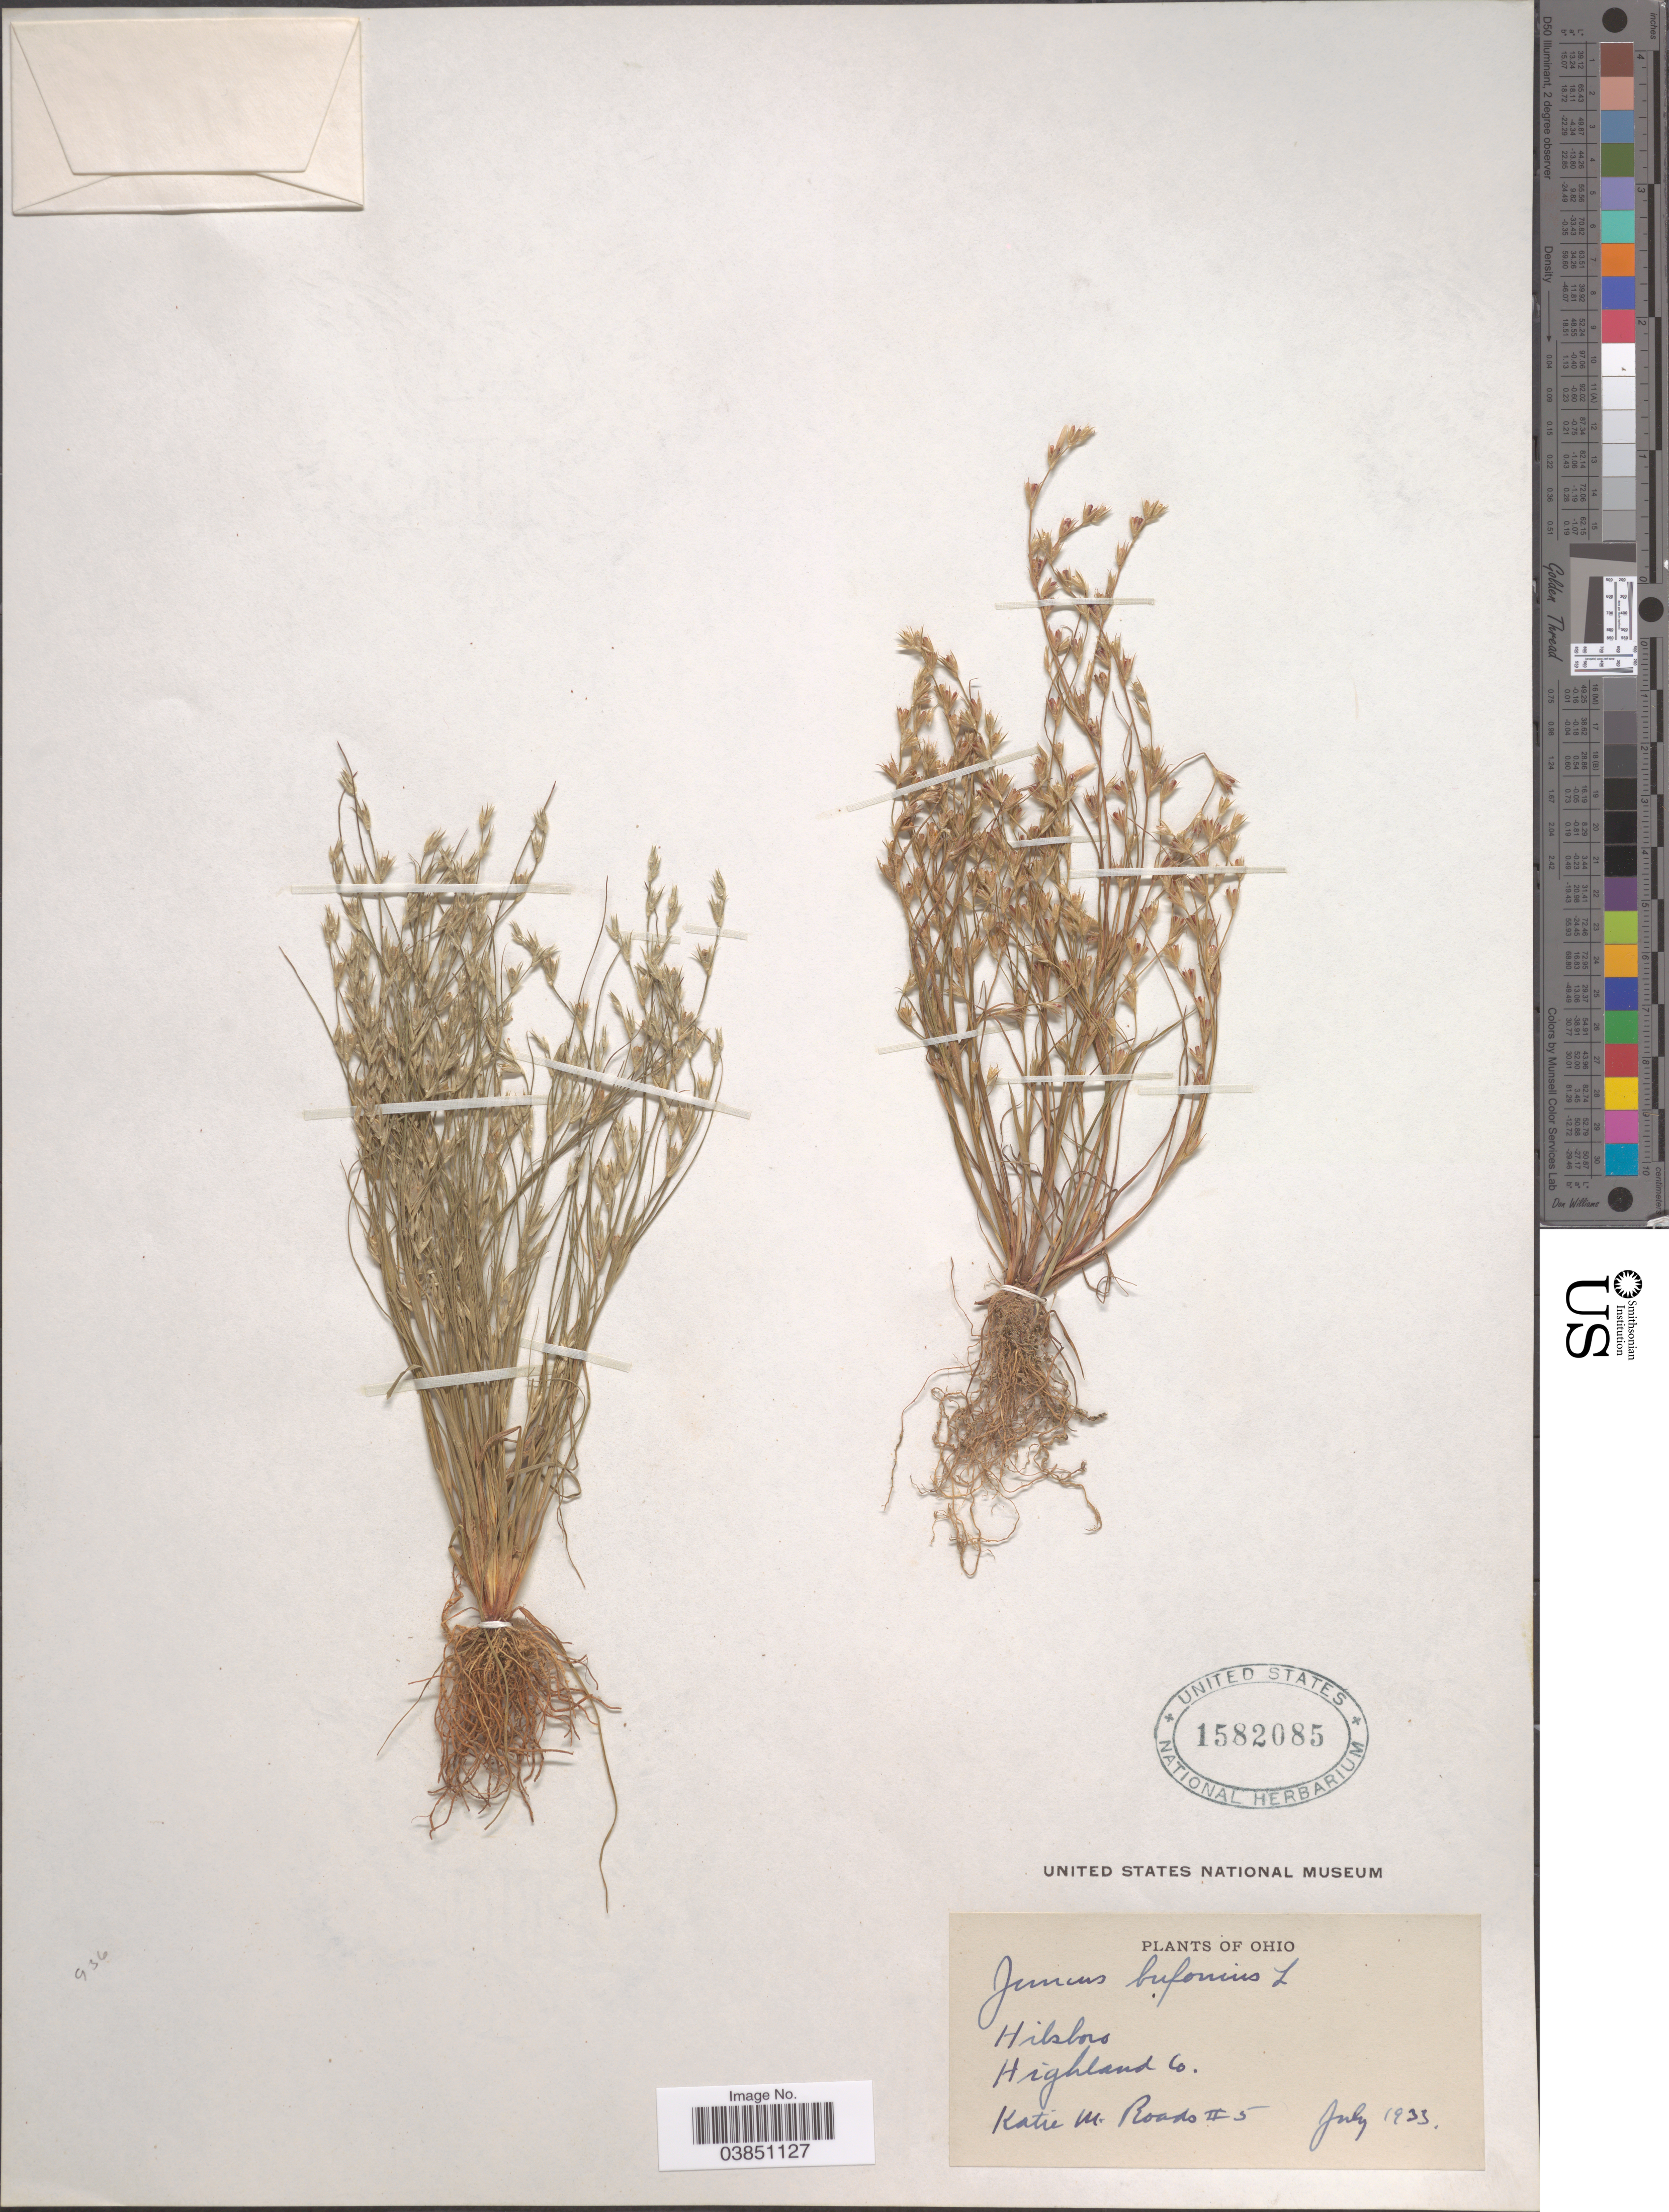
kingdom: Plantae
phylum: Tracheophyta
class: Liliopsida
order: Poales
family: Juncaceae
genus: Juncus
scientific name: Juncus bufonius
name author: L.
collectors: K. Roads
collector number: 5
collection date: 1933-07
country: United States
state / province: Ohio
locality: Hilsboro. Highland Co.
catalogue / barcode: US 1582085